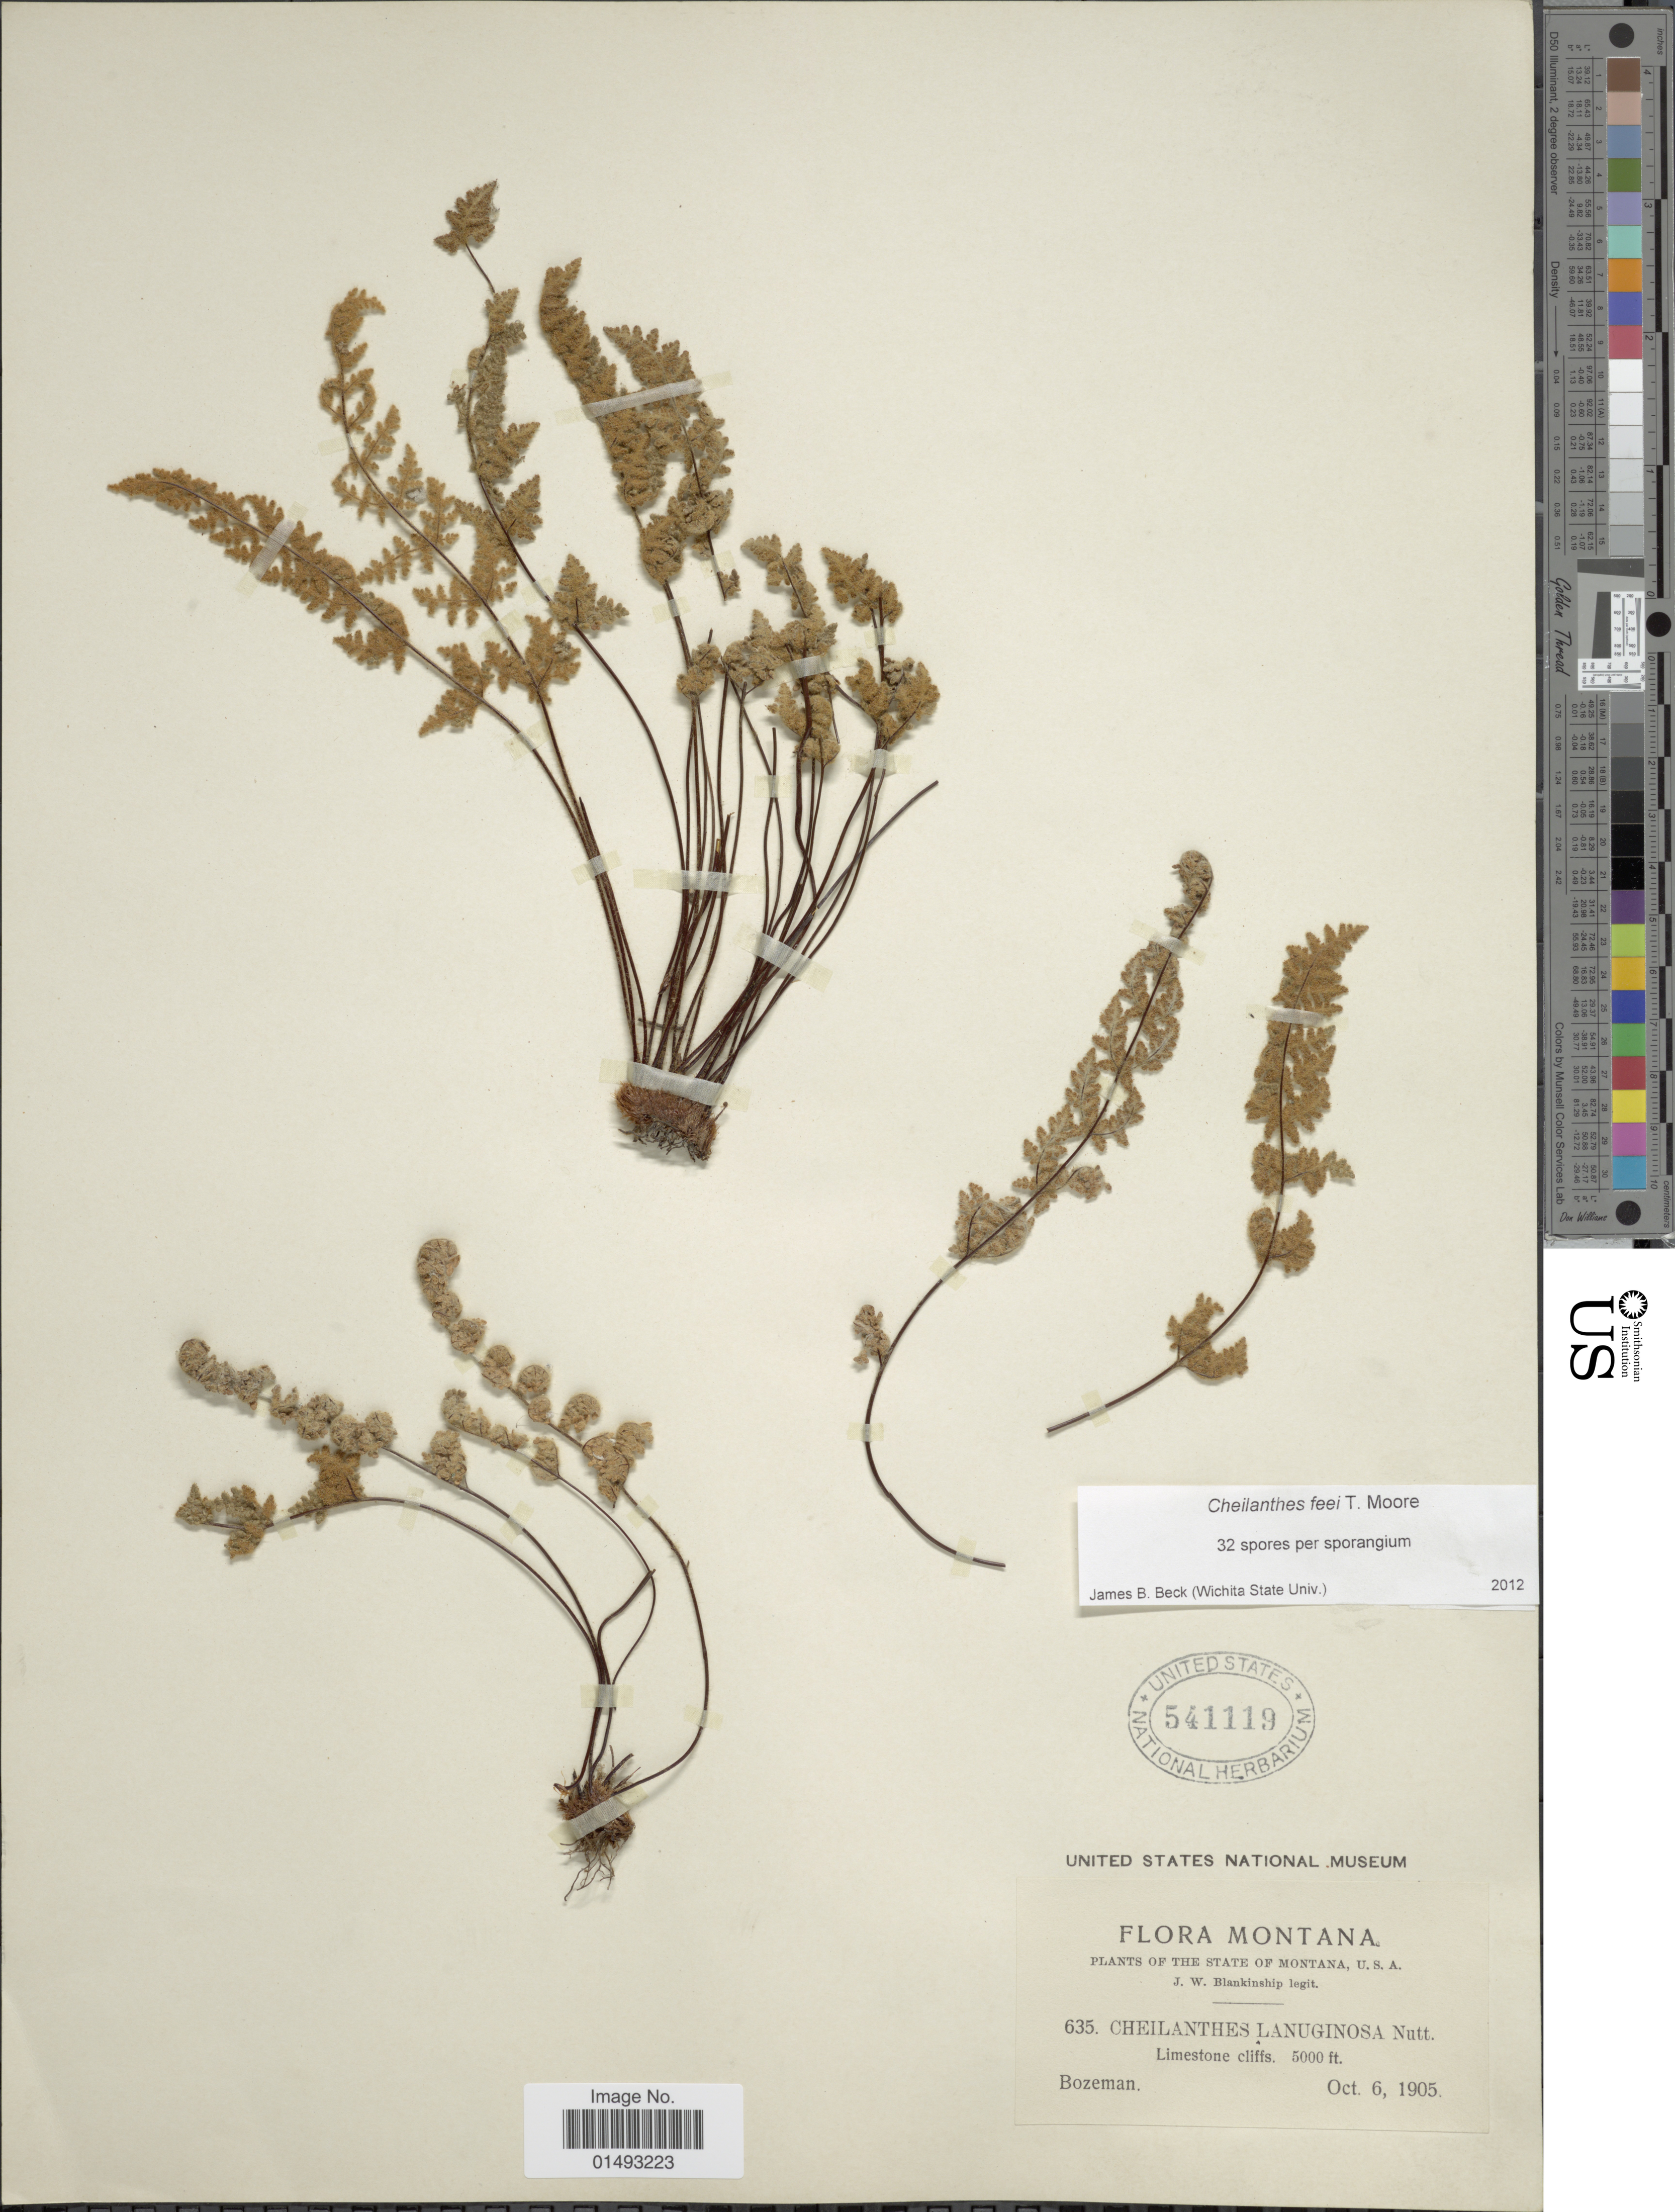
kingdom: Plantae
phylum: Tracheophyta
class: Polypodiopsida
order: Polypodiales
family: Pteridaceae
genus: Myriopteris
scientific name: Myriopteris gracilis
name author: Fée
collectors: J. W. Blankinship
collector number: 635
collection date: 1905-10-06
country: United States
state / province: Montana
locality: Monatana, Limestone cliffs, Bozeman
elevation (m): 1524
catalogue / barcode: US 541119